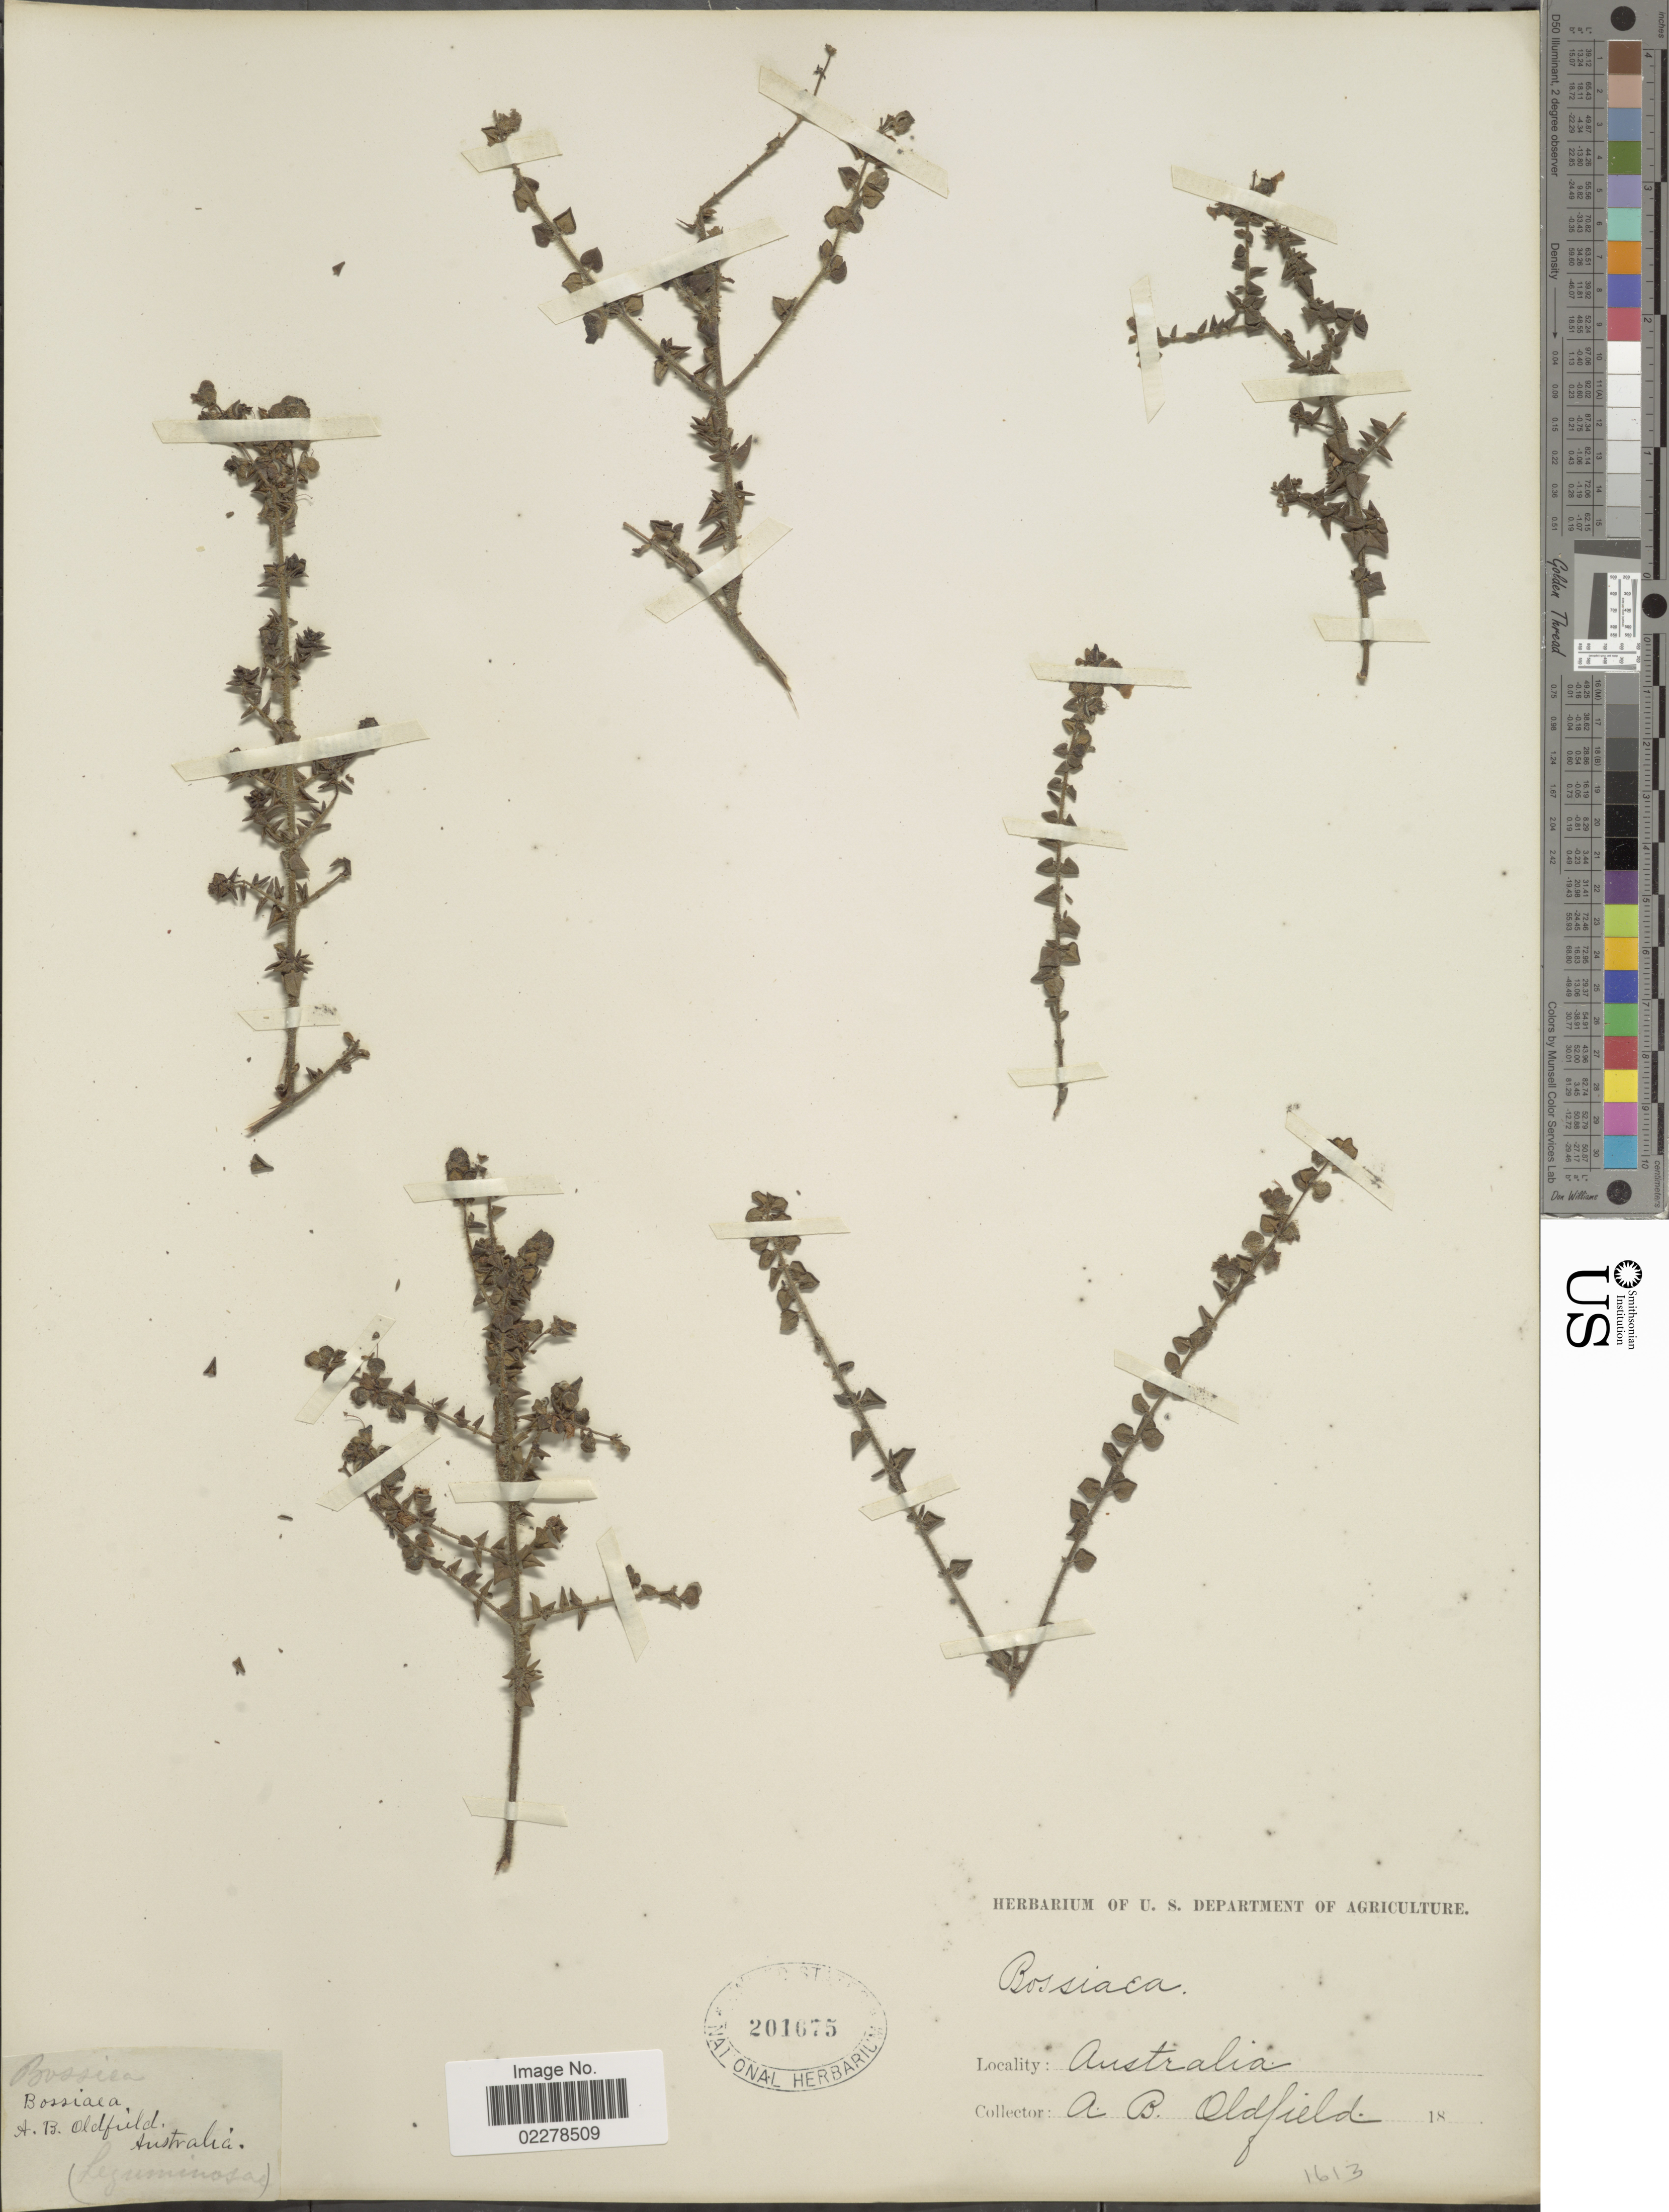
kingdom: Plantae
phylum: Tracheophyta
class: Magnoliopsida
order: Fabales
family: Fabaceae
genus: Bossiaea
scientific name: Bossiaea sp.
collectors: A. Oldfield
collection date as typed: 18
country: Australia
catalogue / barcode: US 201675